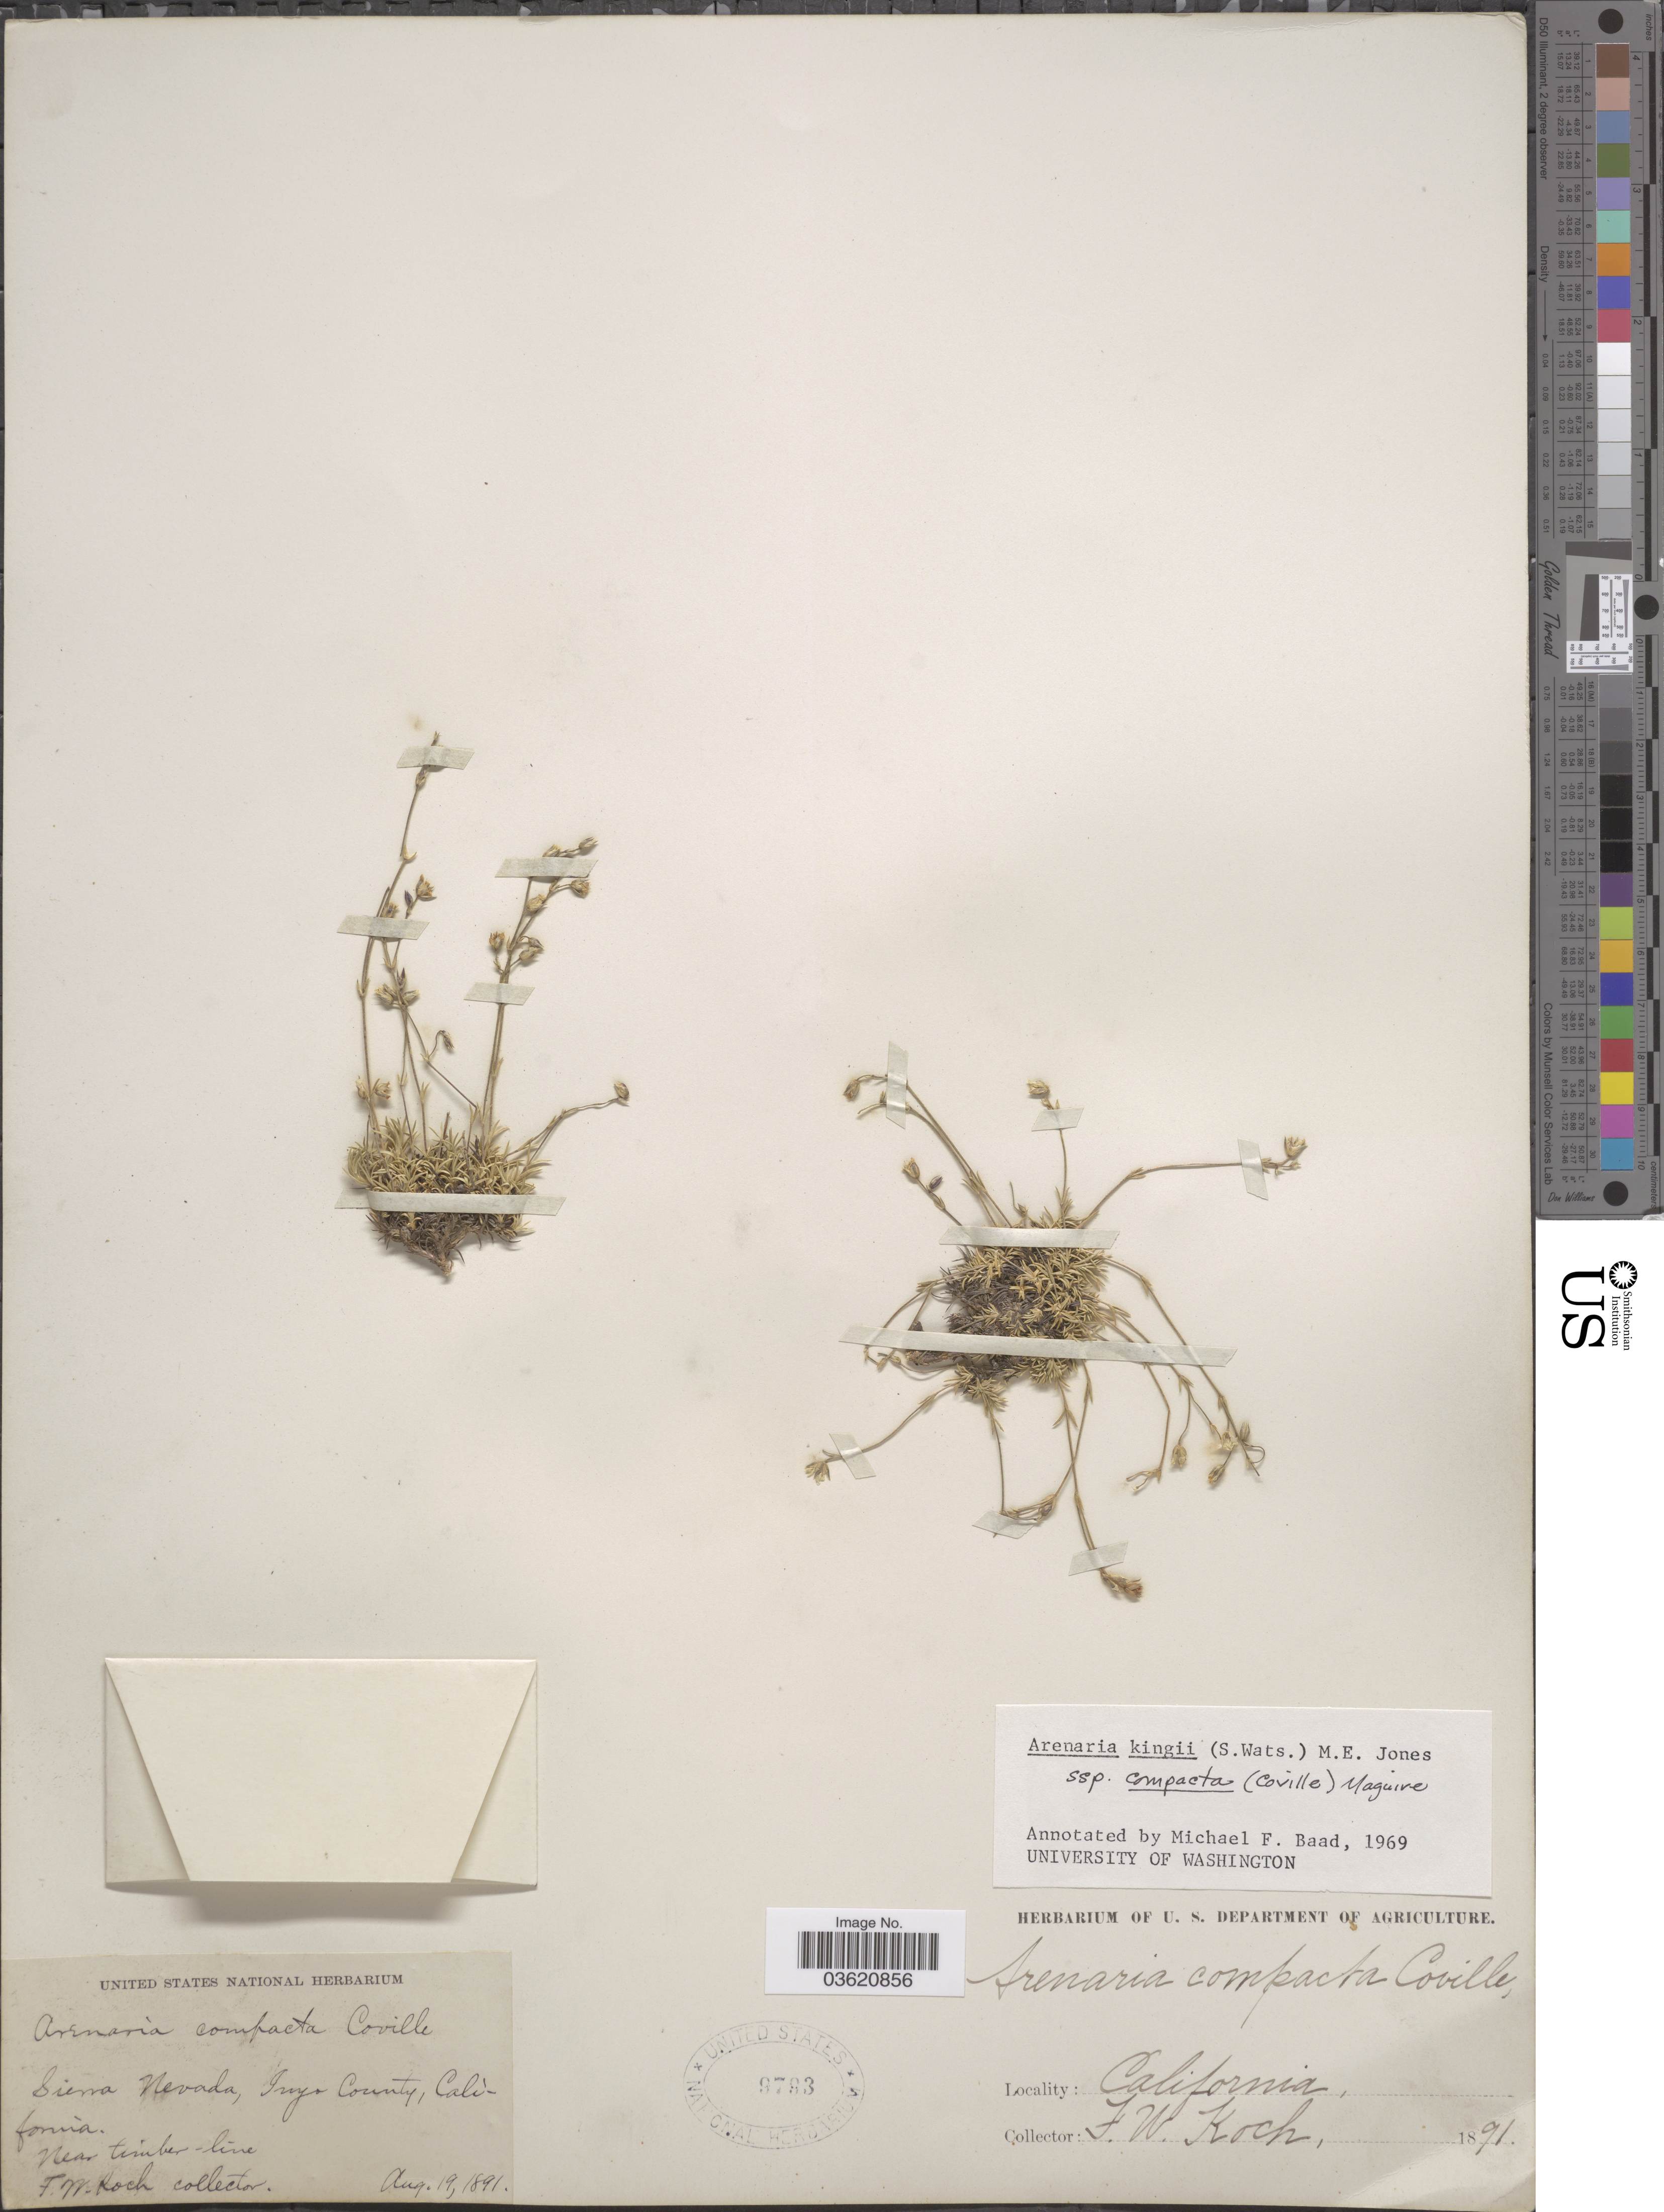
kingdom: Plantae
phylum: Tracheophyta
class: Magnoliopsida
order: Caryophyllales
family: Caryophyllaceae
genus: Eremogone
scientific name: Eremogone kingii var. compacta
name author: (Coville) N.H. Holmgren & P.K. Holmgren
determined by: U.S. National Herbarium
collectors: F. W. Koch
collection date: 1891-08-19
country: United States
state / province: California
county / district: Inyo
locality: Sierra Nevada, Inyo County.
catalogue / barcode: US 9793